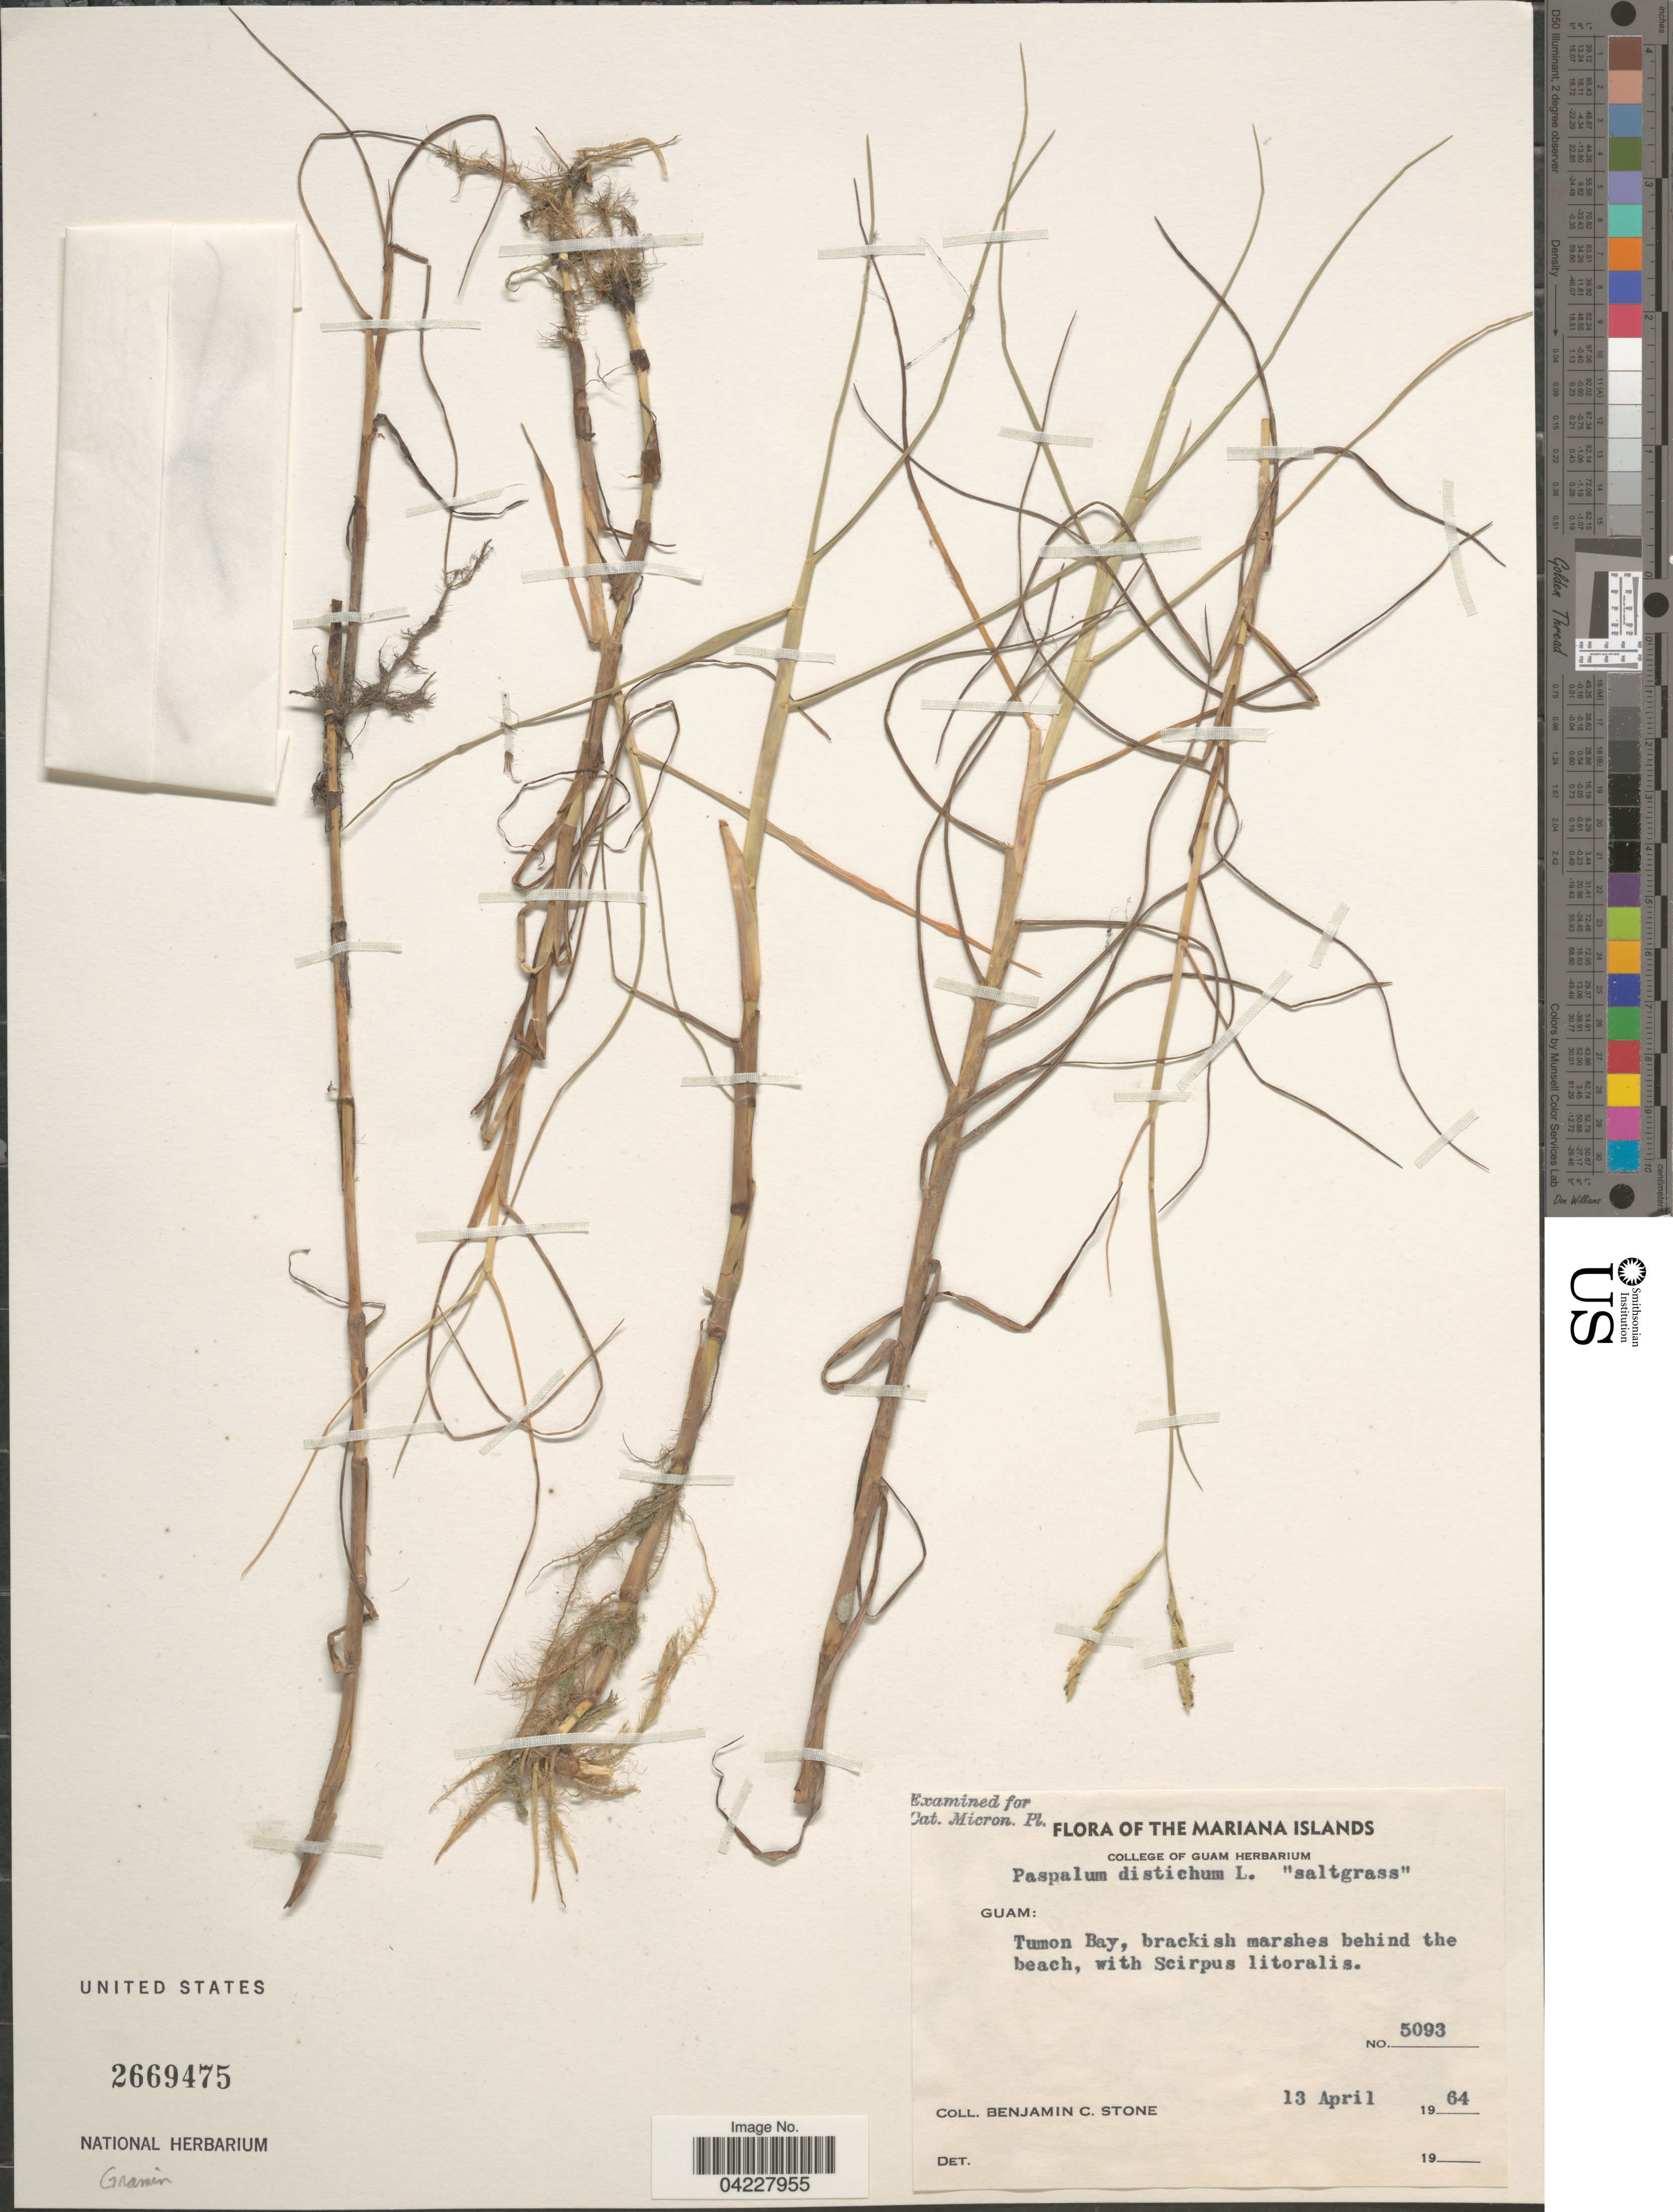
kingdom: Plantae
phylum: Tracheophyta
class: Liliopsida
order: Poales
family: Poaceae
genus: Paspalum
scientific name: Paspalum distichum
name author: L.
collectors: B. C. Stone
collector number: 5093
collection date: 1964-04-13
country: Guam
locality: The Marianas Islands. Tumon Bay, brackish marshes behind the beach.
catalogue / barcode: US 2669475